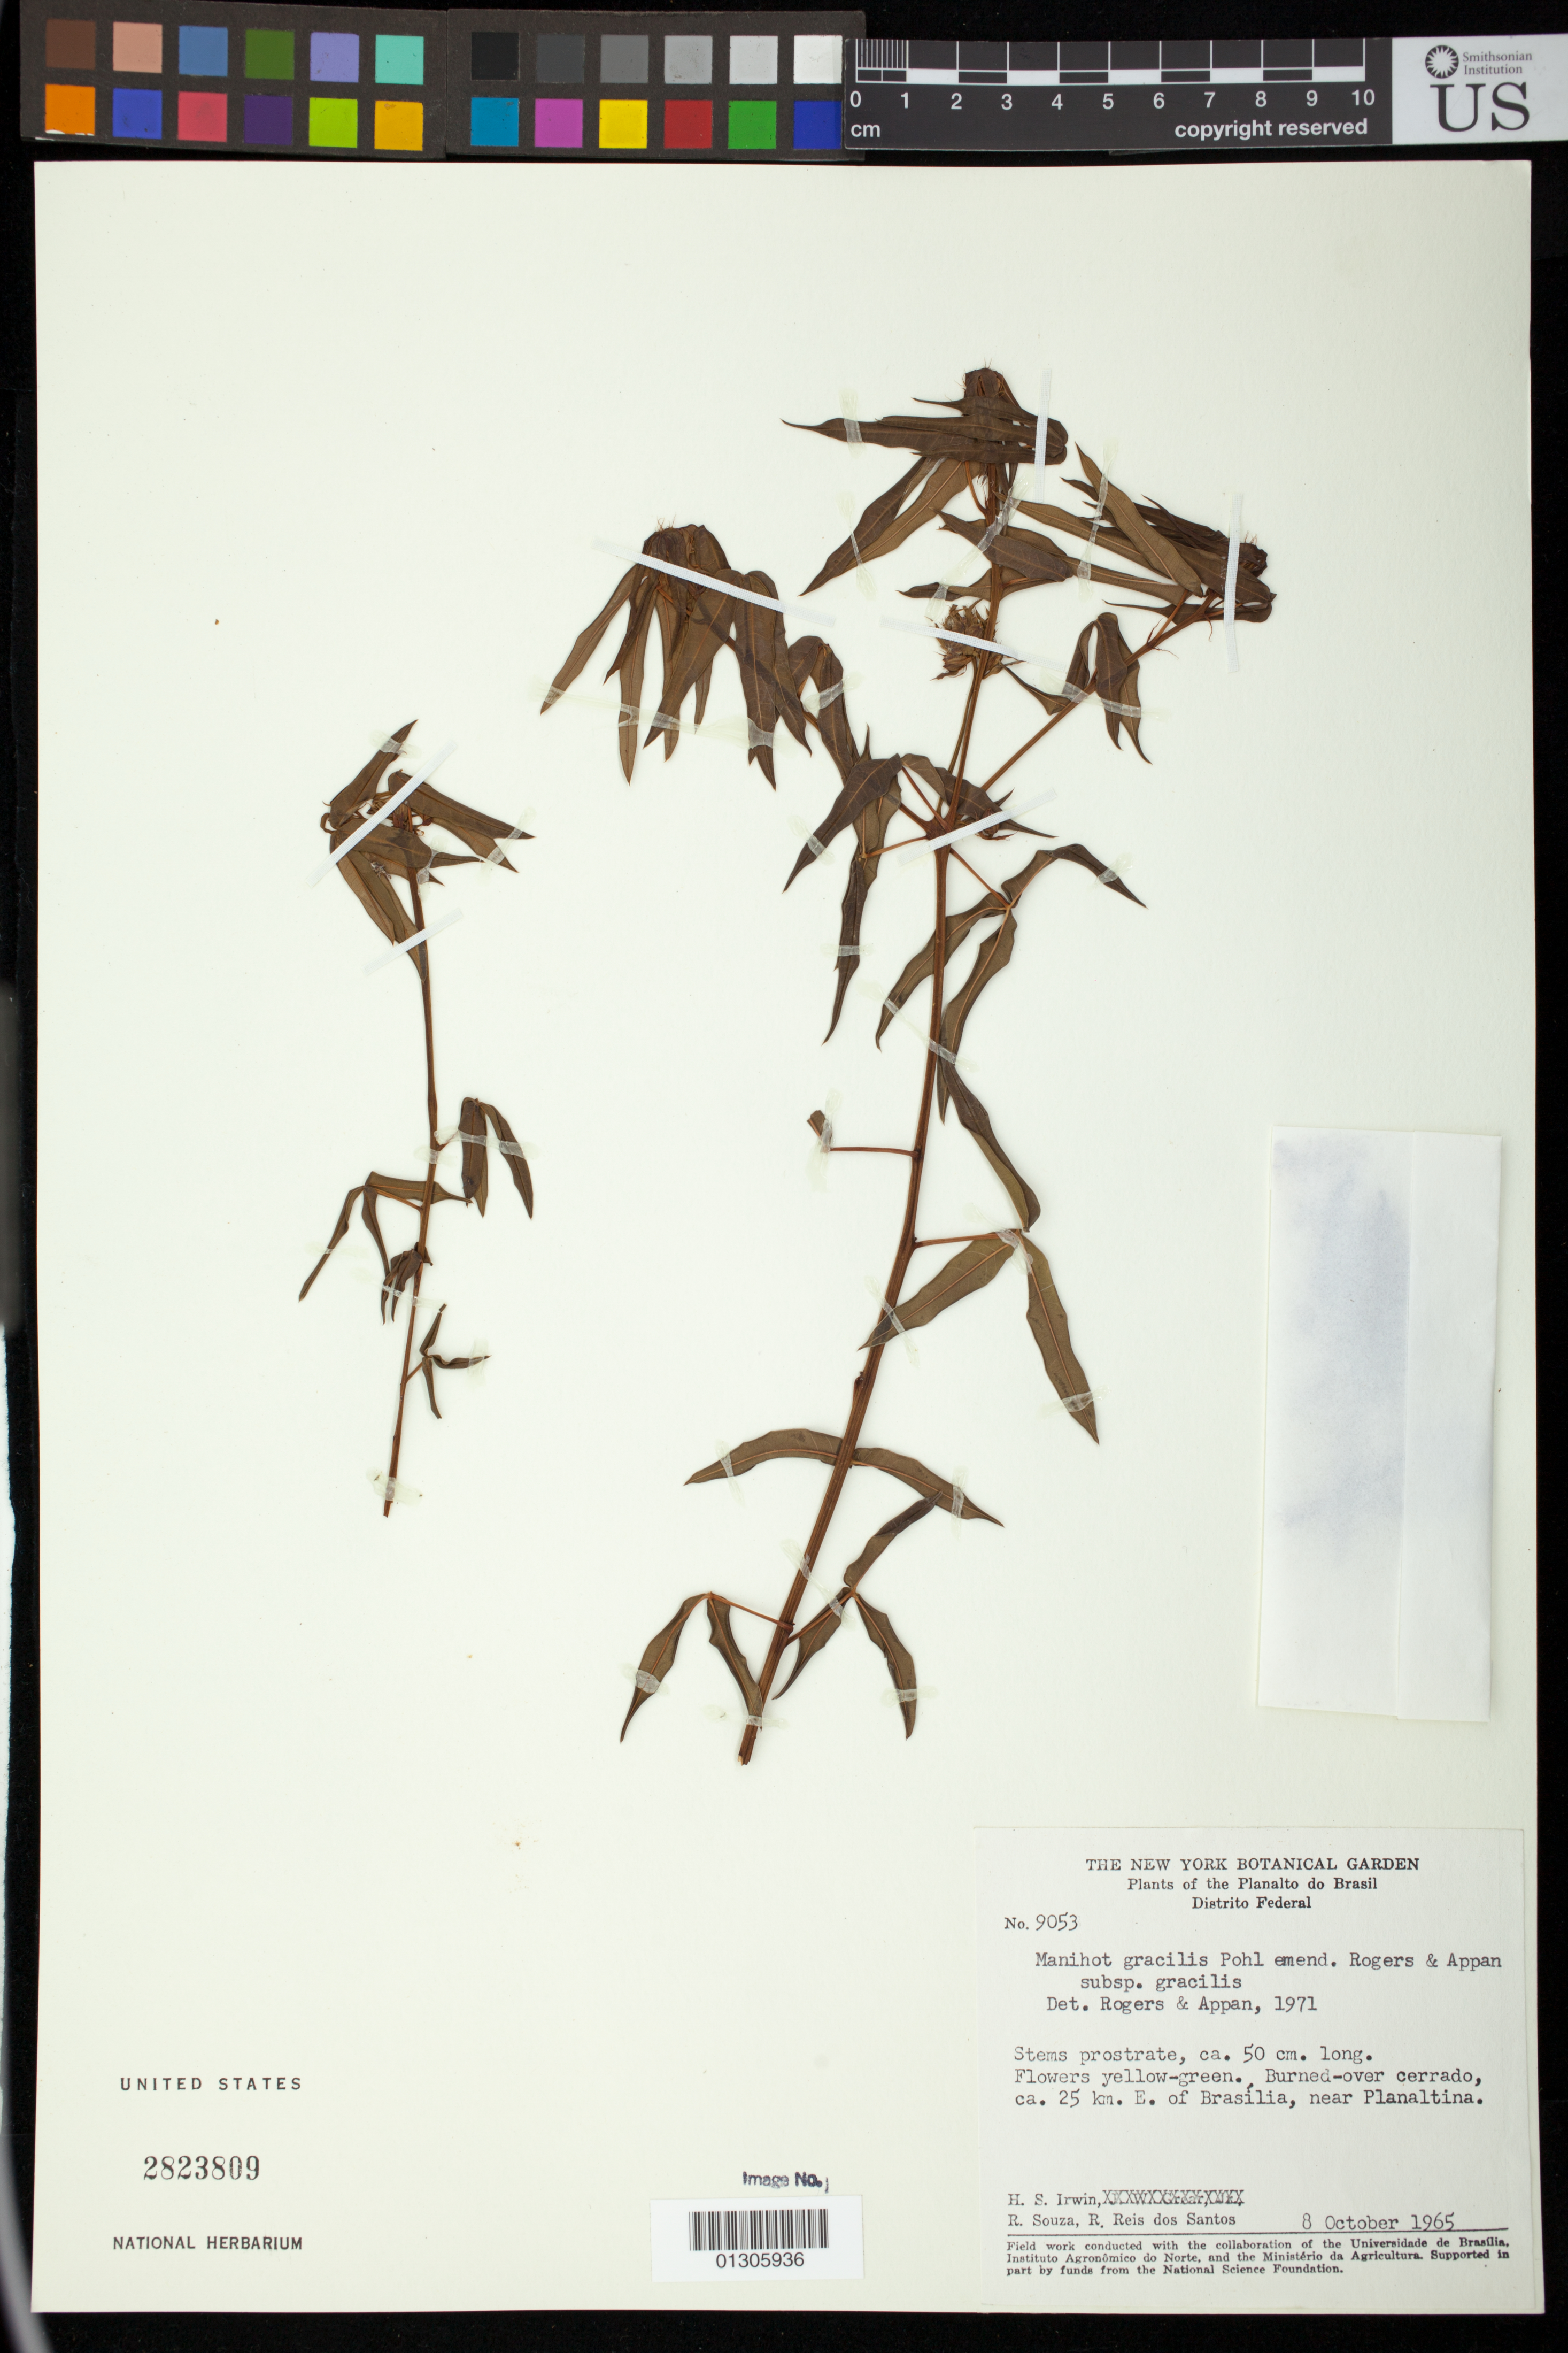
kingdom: Plantae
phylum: Tracheophyta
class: Magnoliopsida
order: Malpighiales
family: Euphorbiaceae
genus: Manihot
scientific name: Manihot esculenta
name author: Crantz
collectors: H. Irwin, R. Souza & R. Reis dos Santos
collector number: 9053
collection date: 1965-08-10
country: Brazil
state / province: Goias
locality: ca. 25 km. E. of Brasilia, near Planaltina.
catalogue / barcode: US 2823809